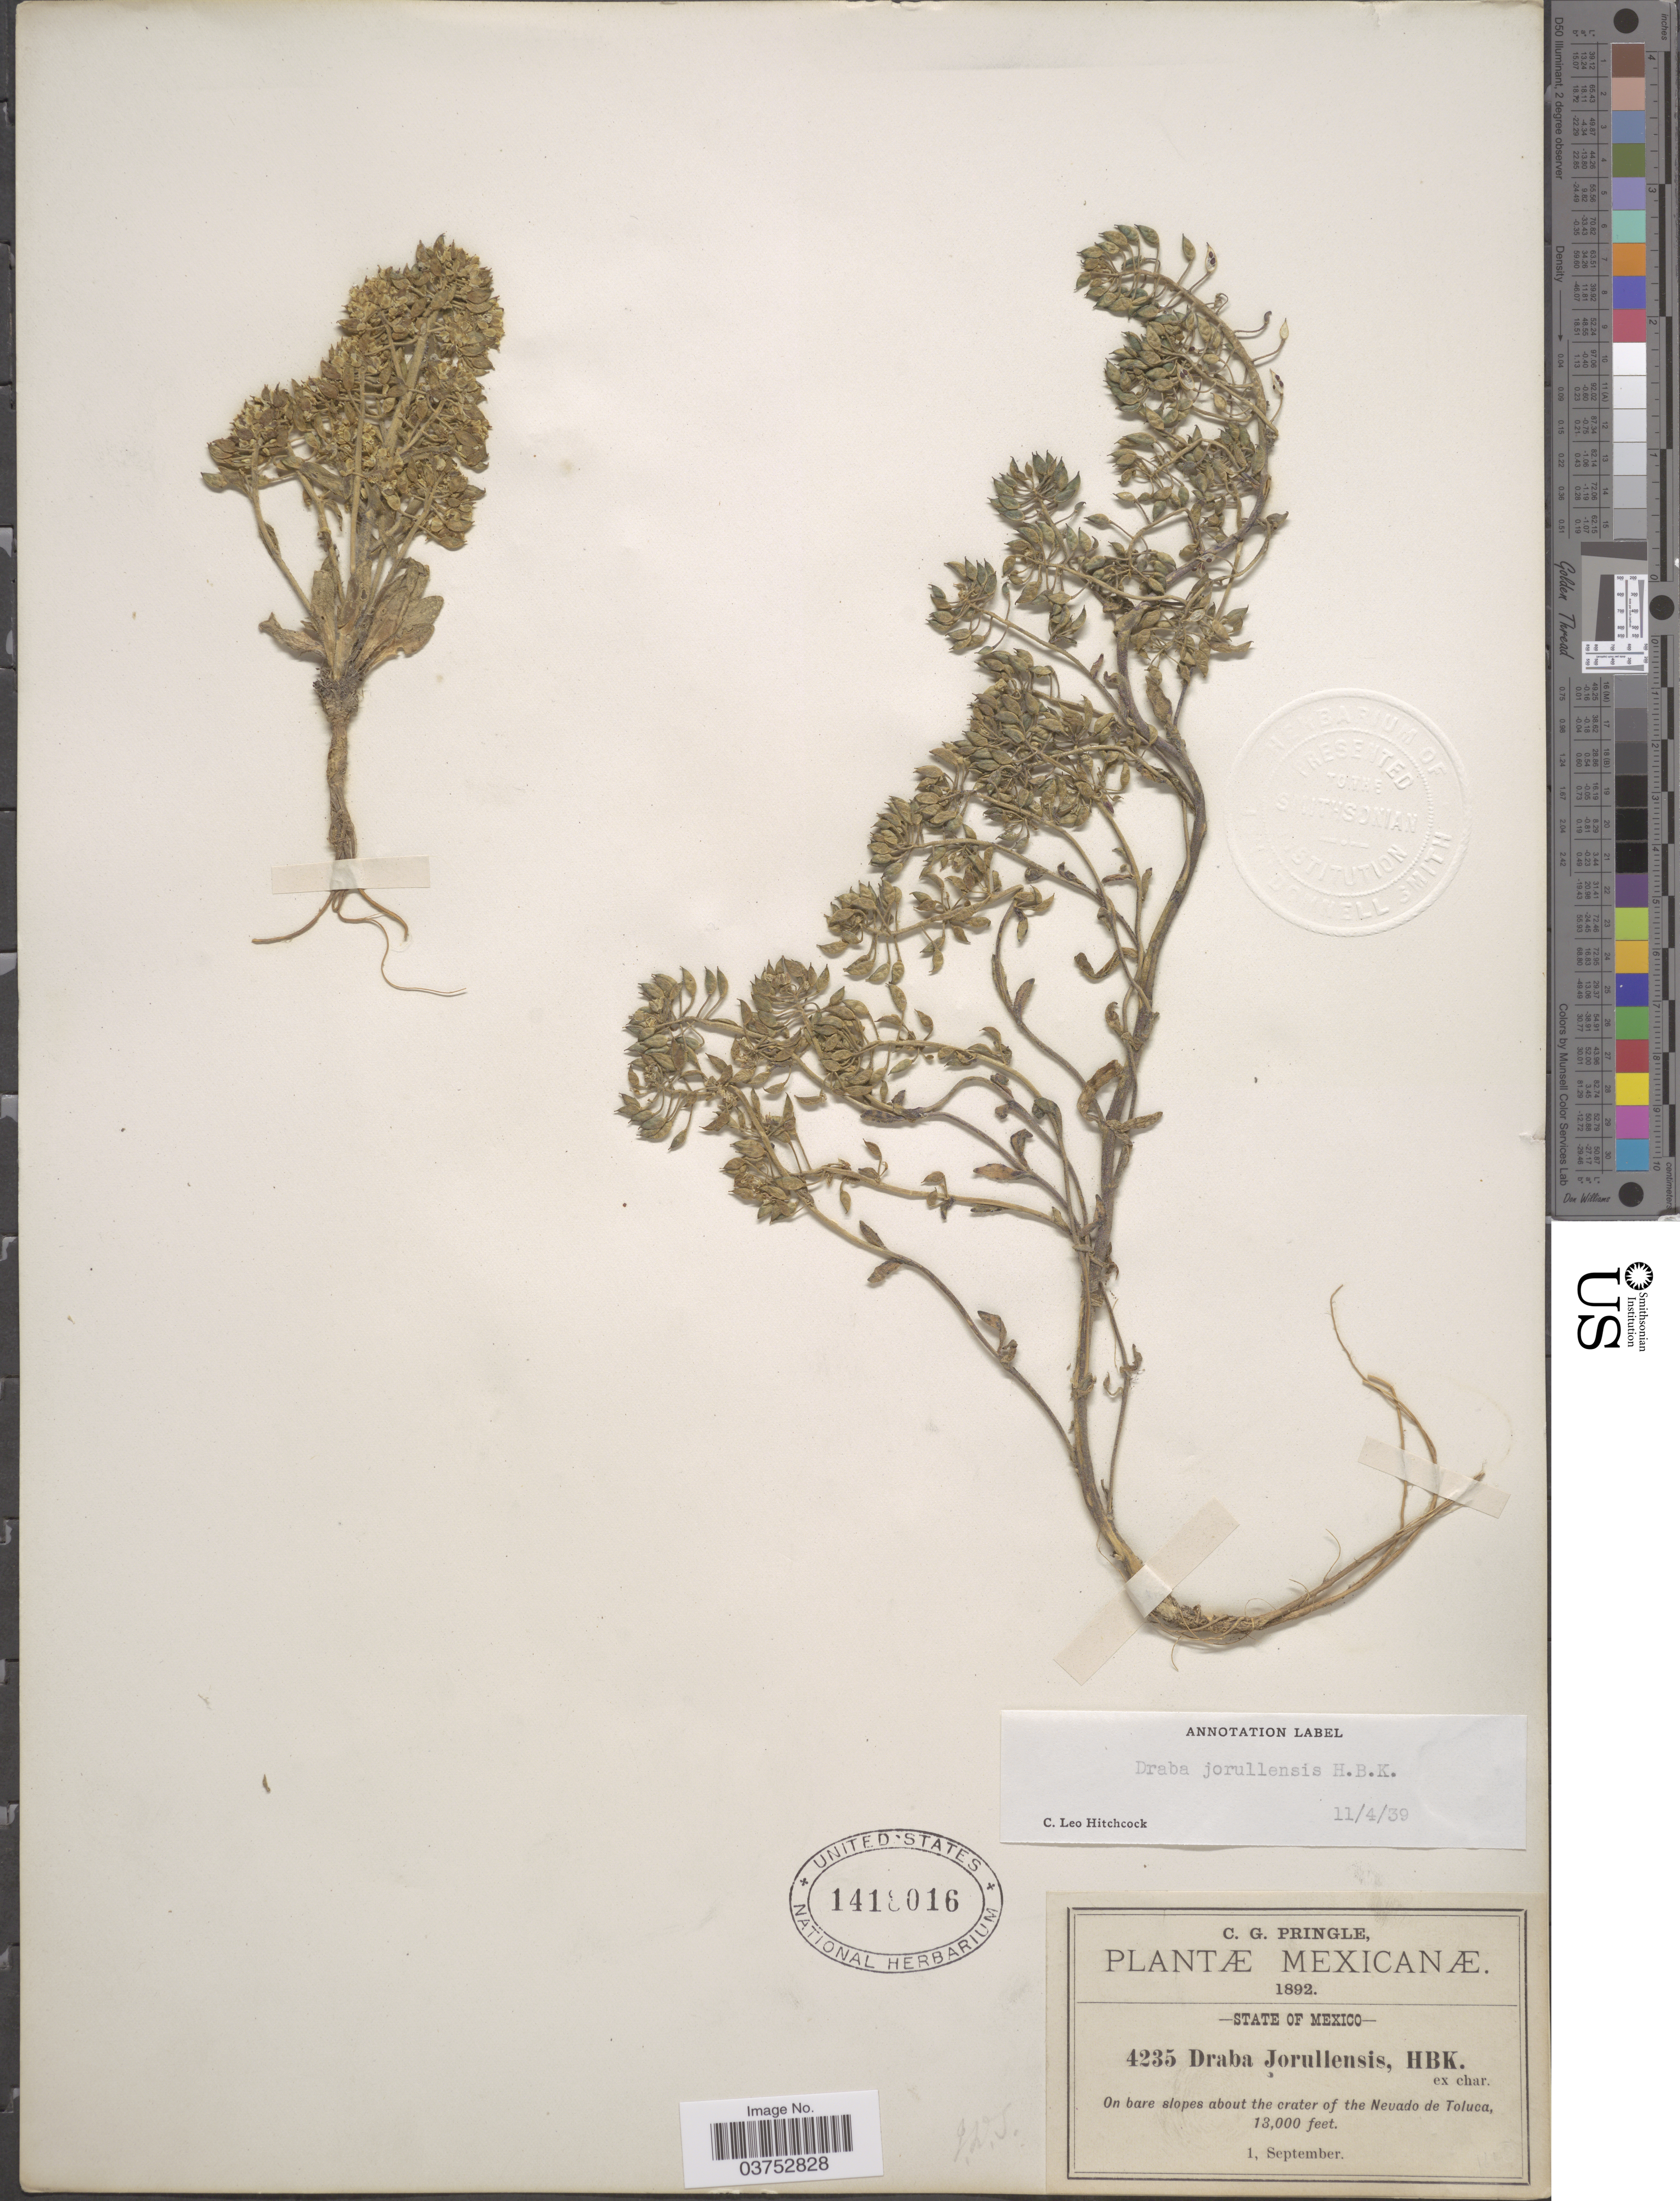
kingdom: Plantae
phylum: Tracheophyta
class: Magnoliopsida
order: Brassicales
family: Brassicaceae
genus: Draba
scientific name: Draba jorullensis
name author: Kunth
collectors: C. G. Pringle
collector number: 4235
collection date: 1892-09-01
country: Mexico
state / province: México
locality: On bare slopes about the crater of the Nevado de Toluca.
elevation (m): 3962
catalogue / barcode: US 1418016